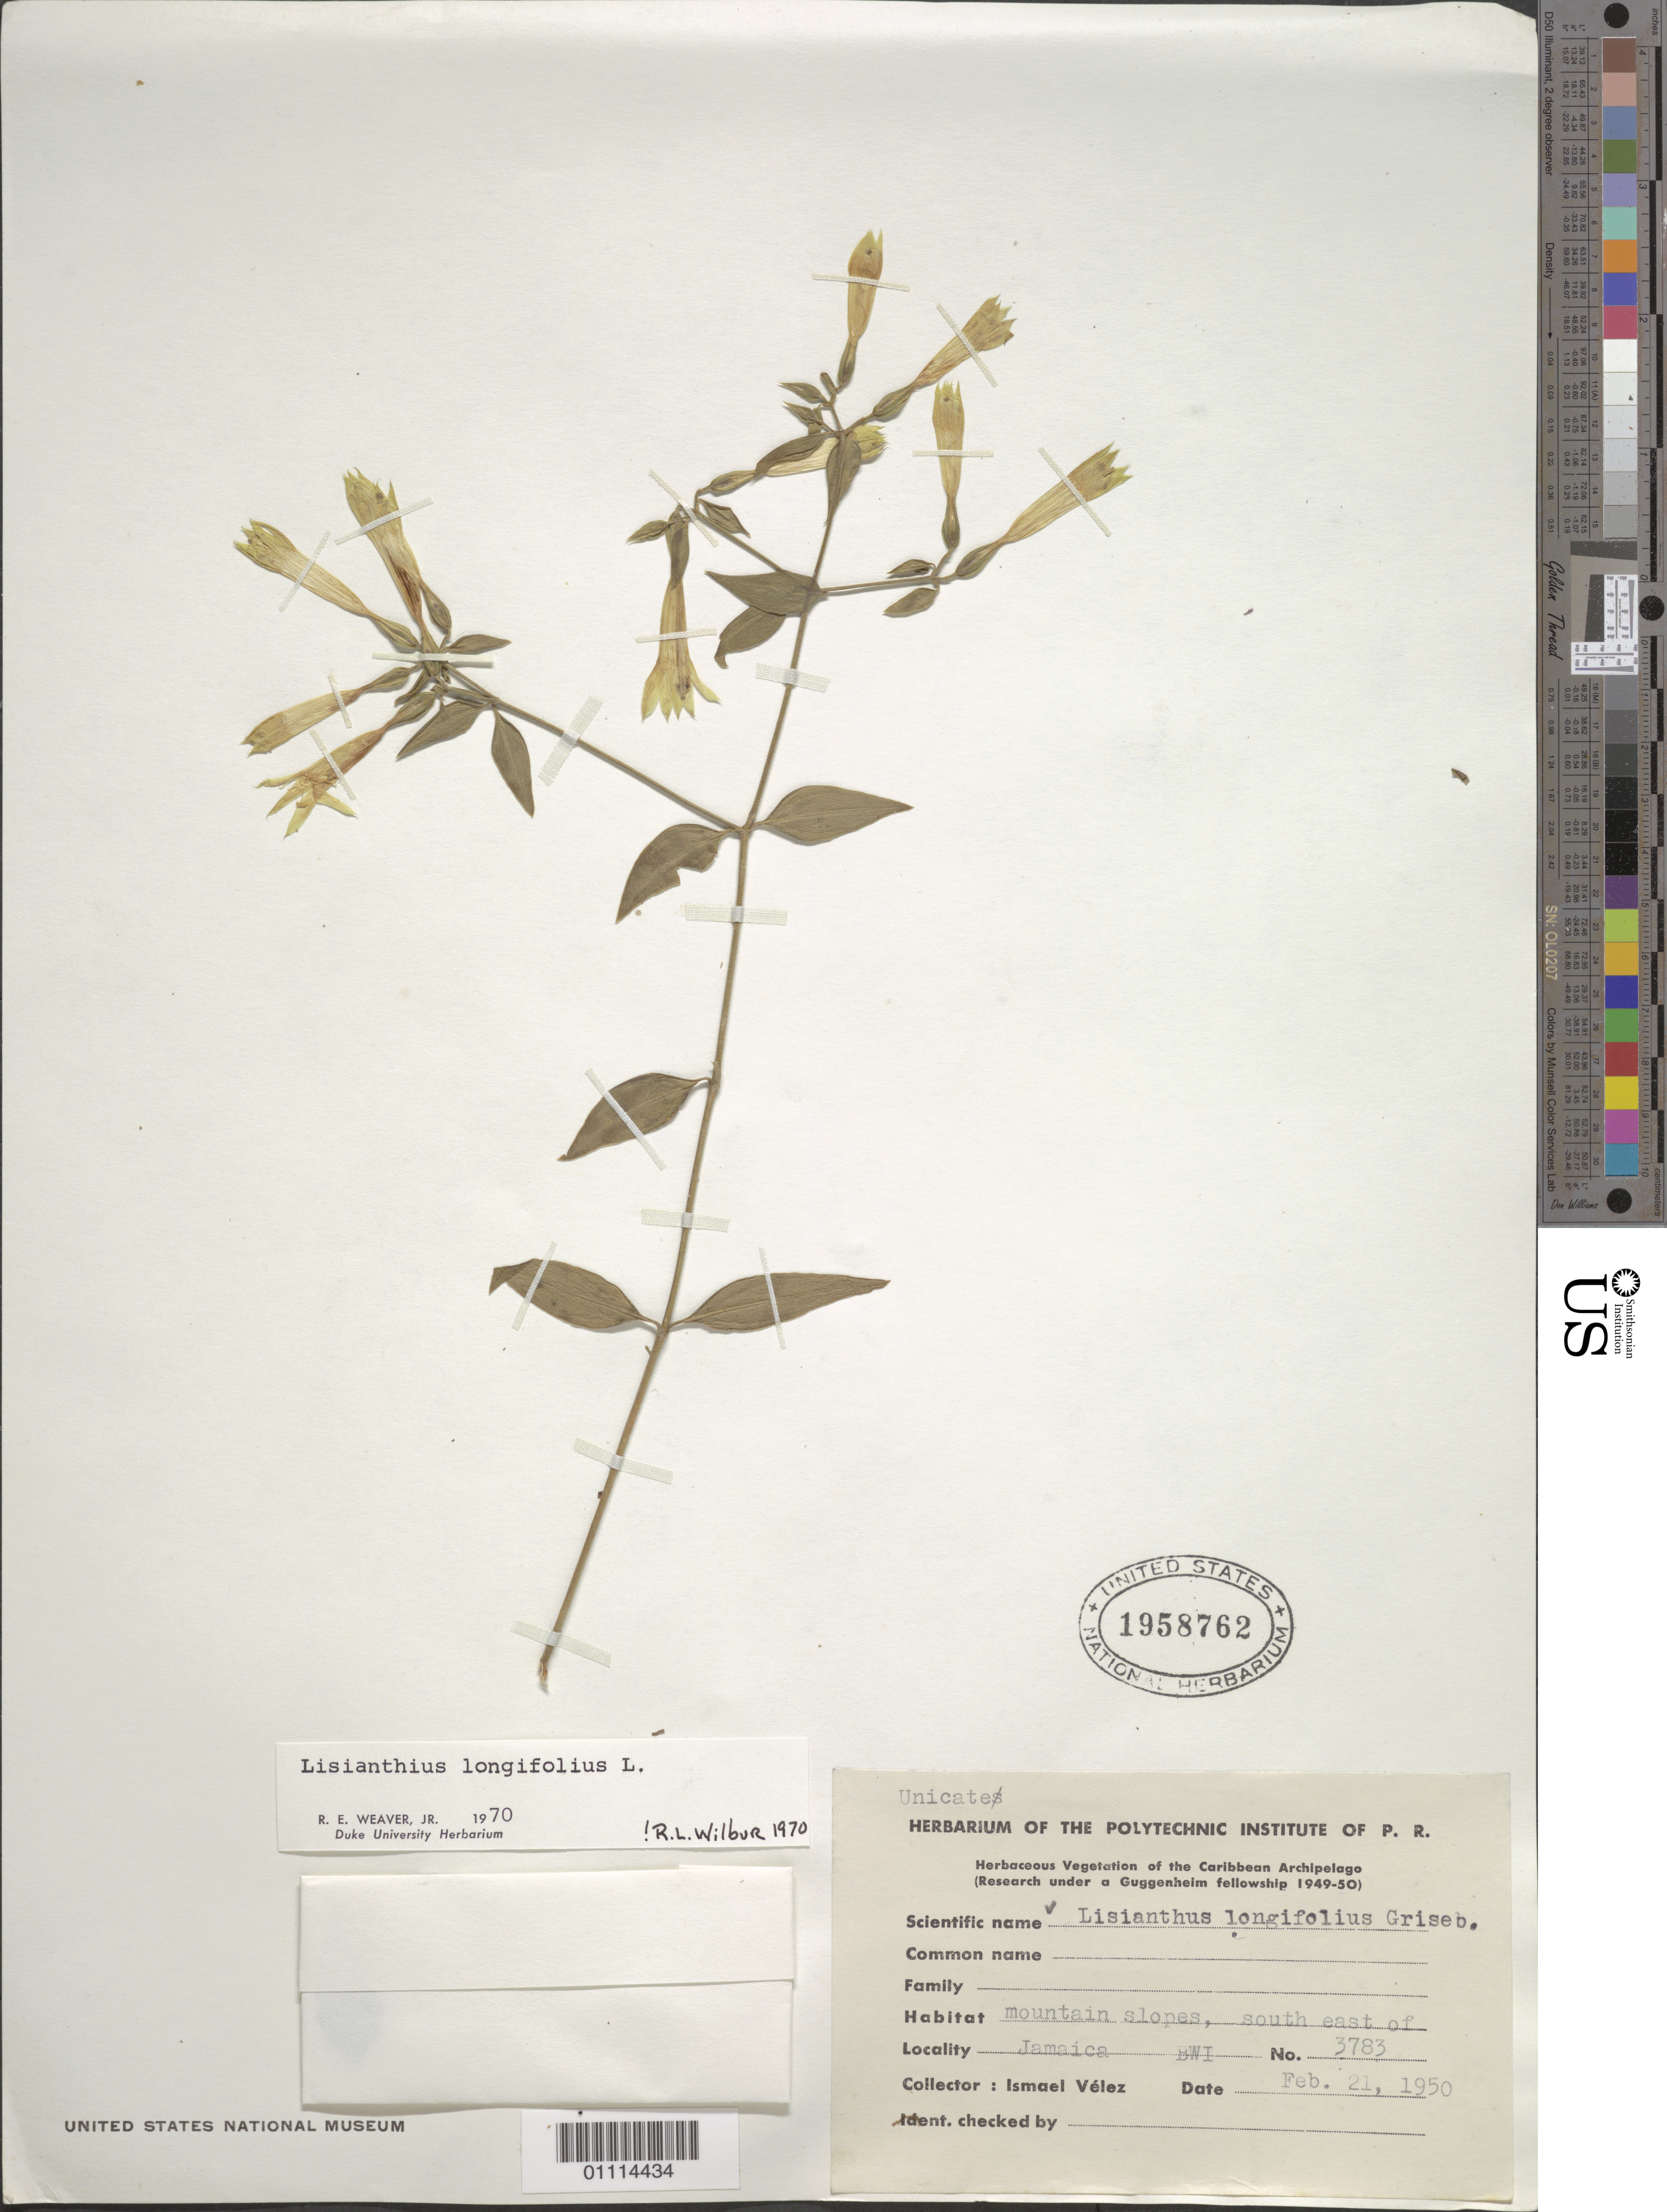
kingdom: Plantae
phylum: Tracheophyta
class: Magnoliopsida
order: Gentianales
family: Gentianaceae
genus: Lisianthius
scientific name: Lisianthius longifolius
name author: L.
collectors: I. Velez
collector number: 3783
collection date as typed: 21 Feb 1950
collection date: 1950-02-21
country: Jamaica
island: Jamaica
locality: Mountain slopes, SE of Jamaica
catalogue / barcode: US 1958762